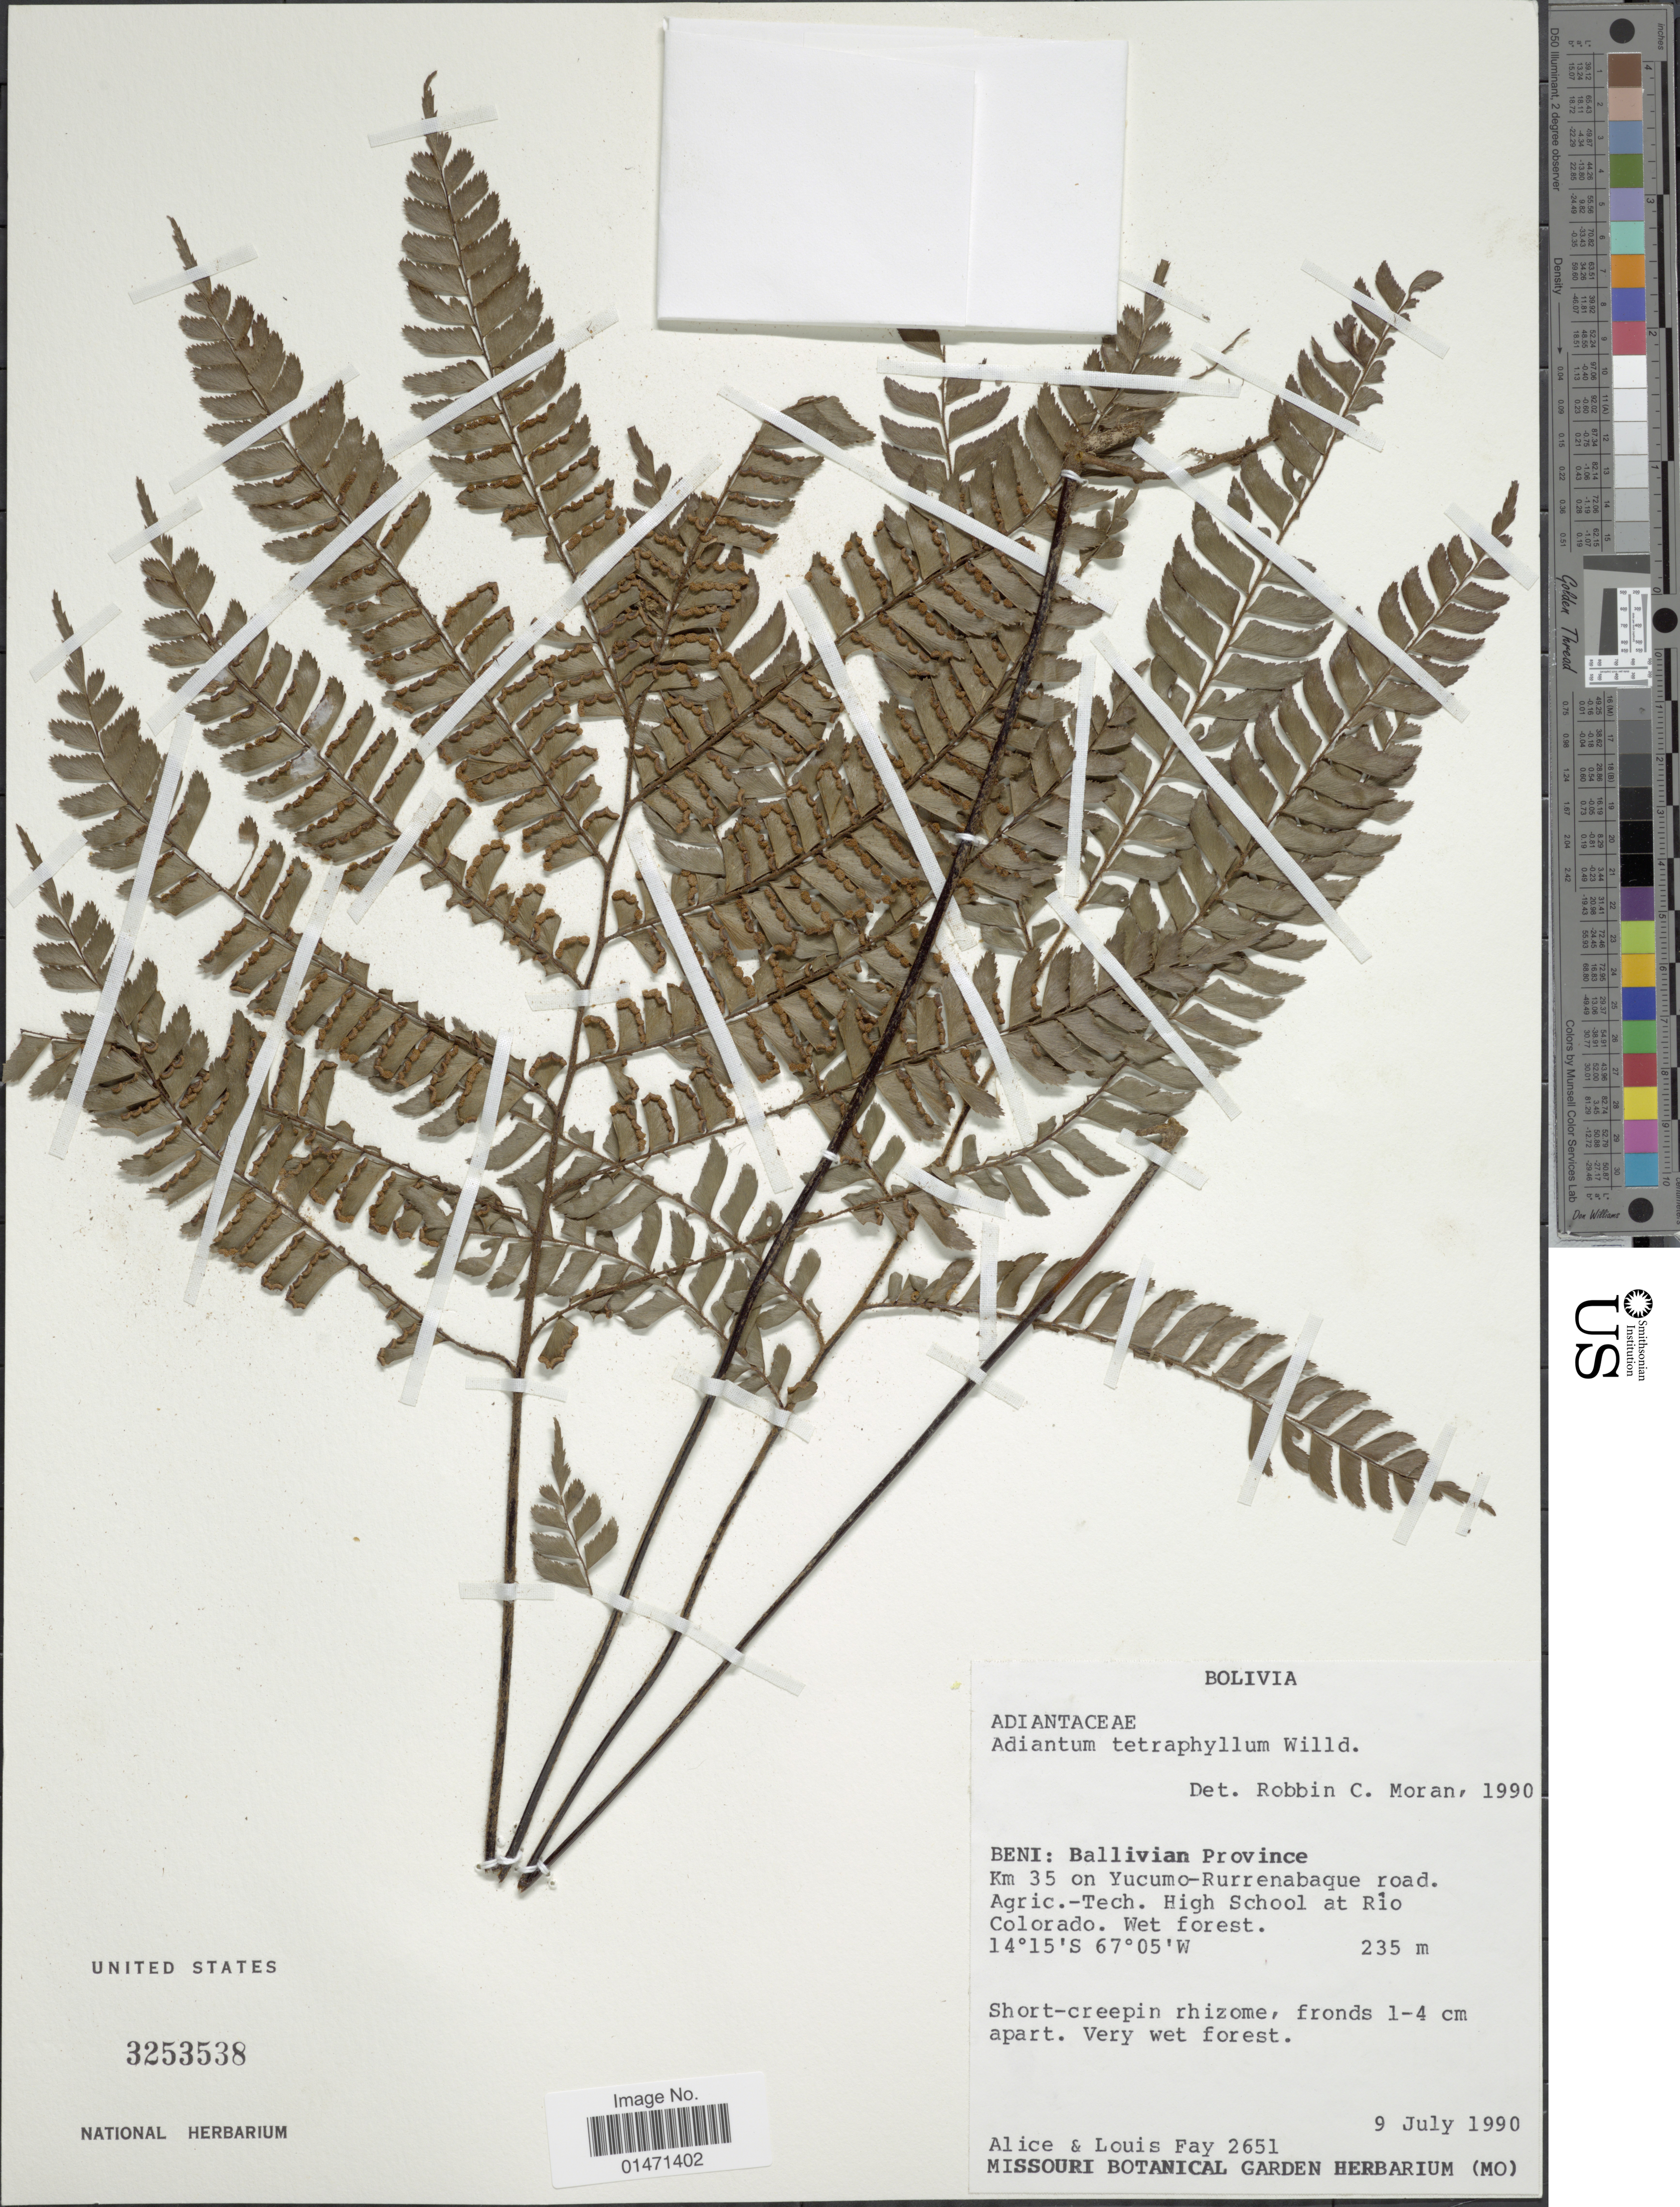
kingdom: Plantae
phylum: Tracheophyta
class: Polypodiopsida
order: Polypodiales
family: Pteridaceae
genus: Adiantum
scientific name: Adiantum rondonii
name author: A. Samp.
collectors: A. Fay & L. Fay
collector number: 2651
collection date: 1990-07-09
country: Bolivia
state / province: Beni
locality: Beni: Ballivian Province km 35 on Yucumo-Rurrenabaque road, Agric.-Tech high school at Rio Colorado, wet forest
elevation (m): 235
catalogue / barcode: US 3253538